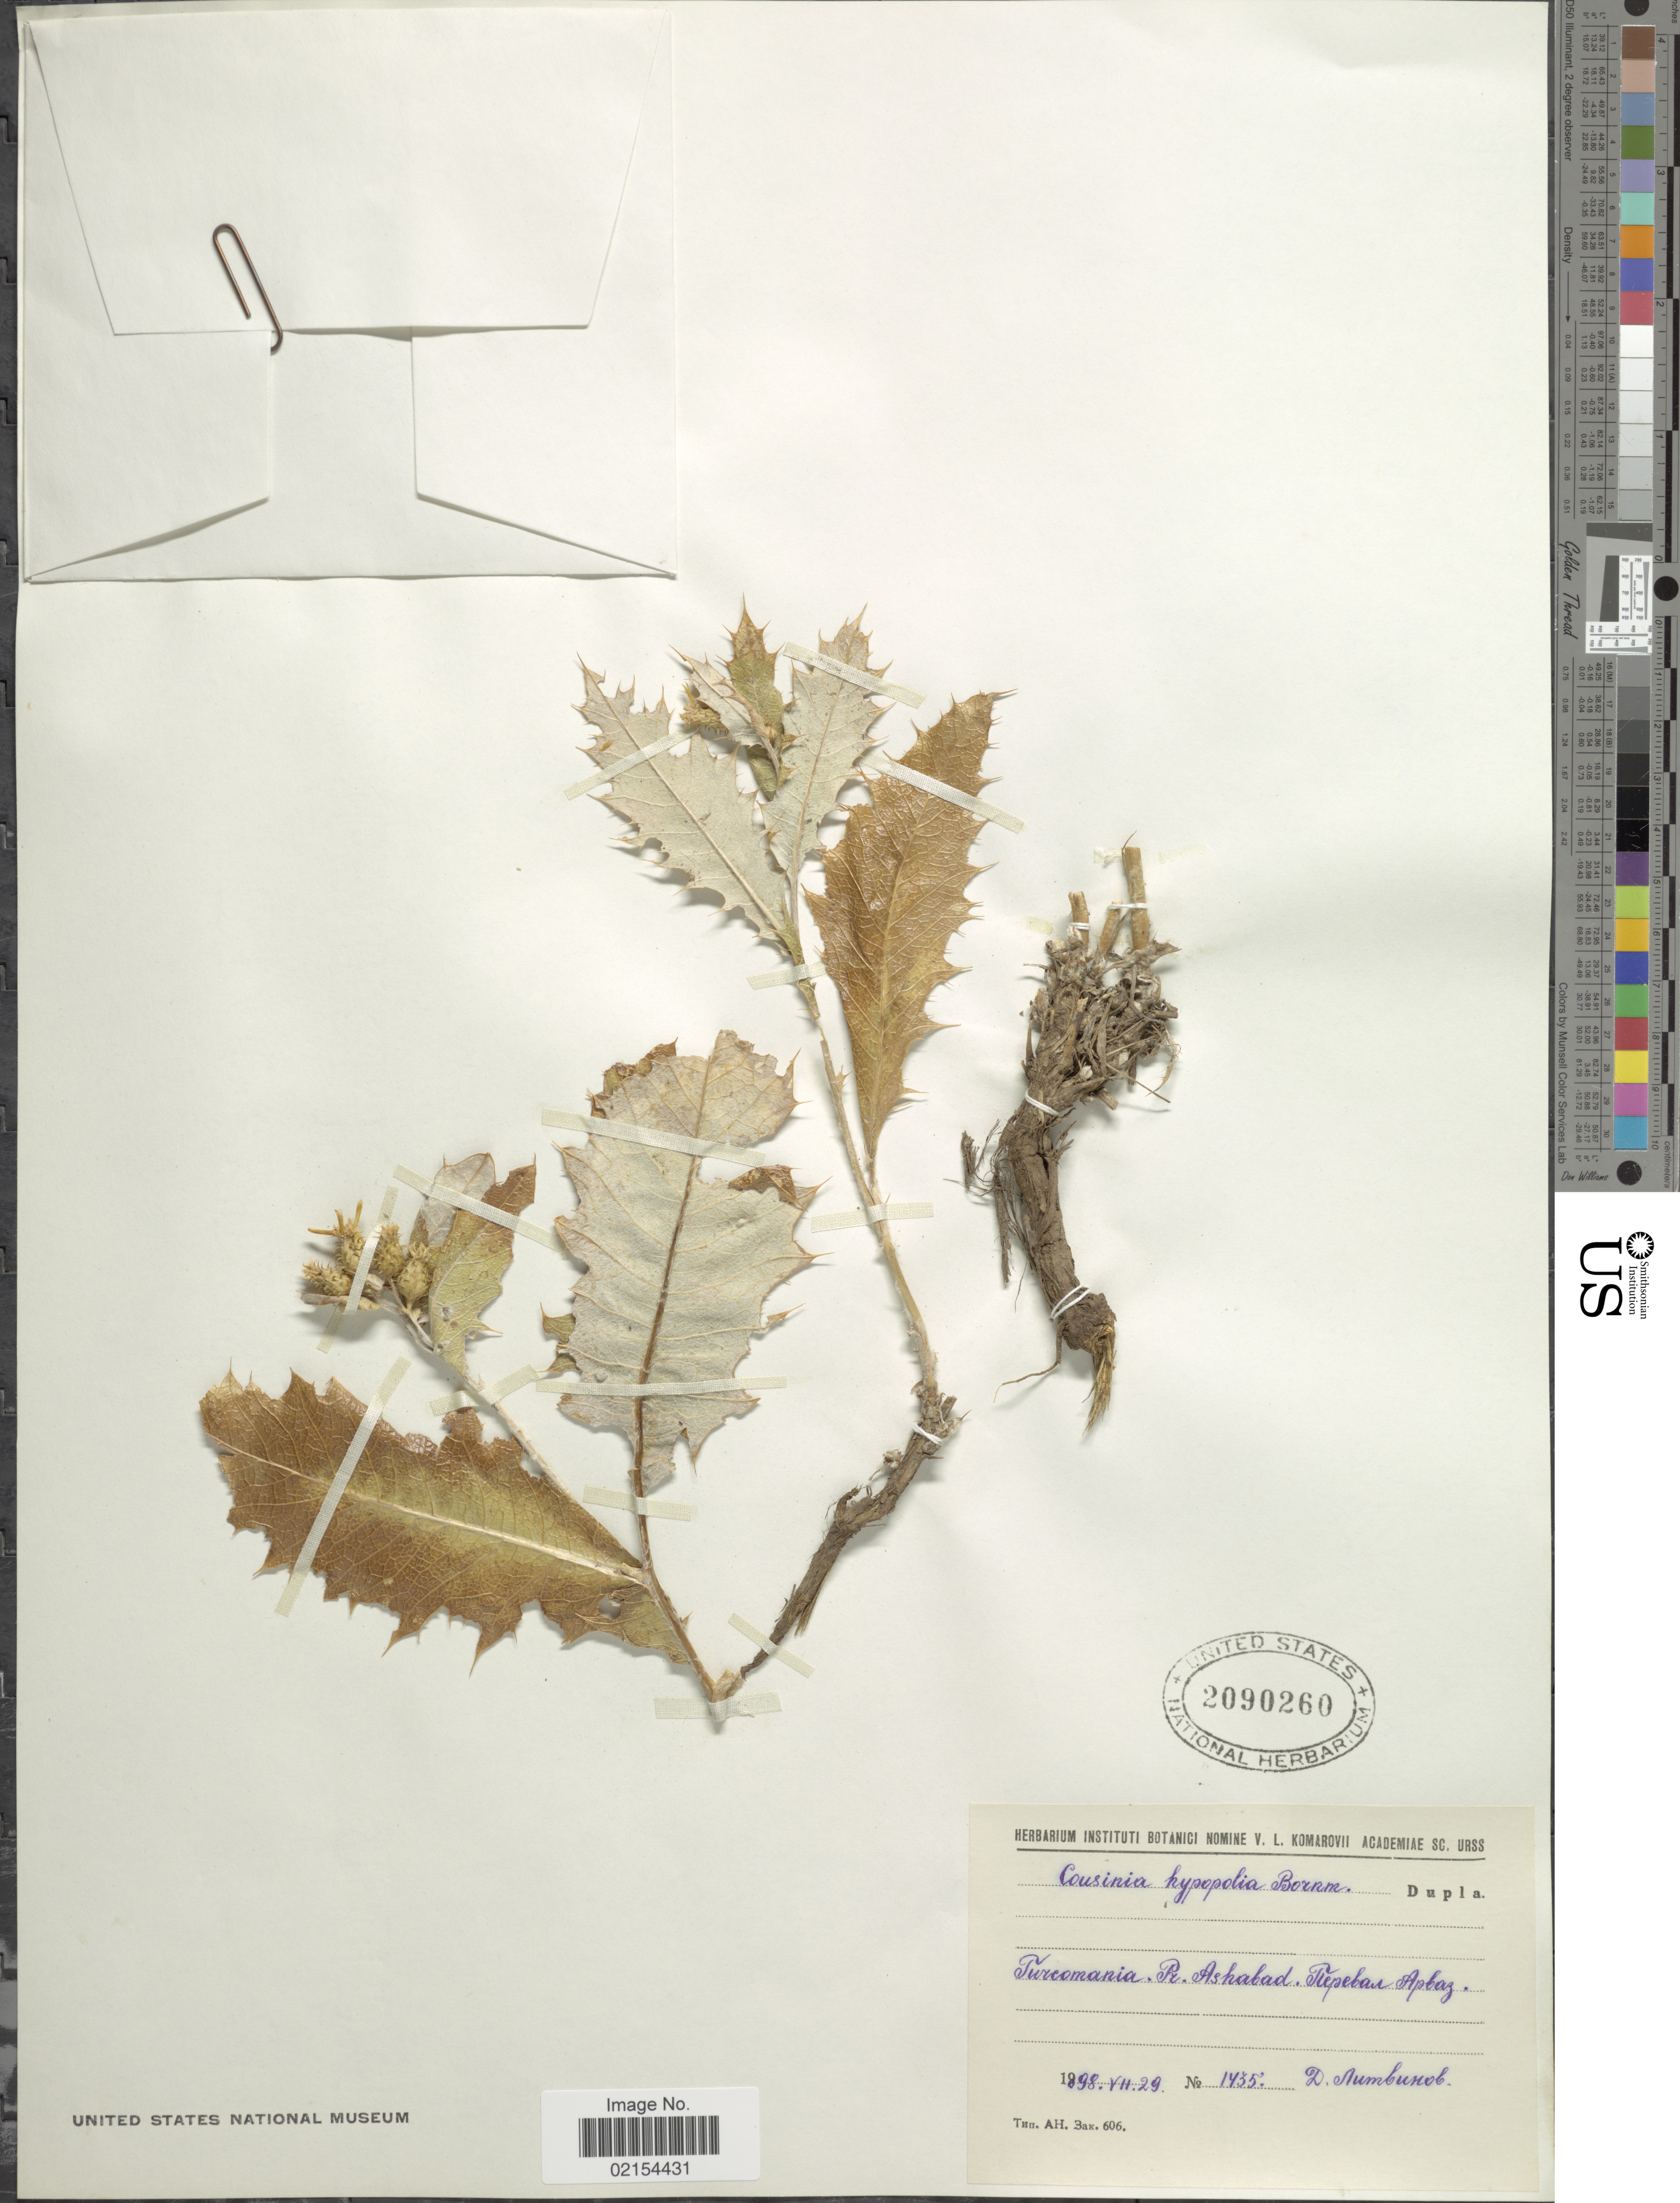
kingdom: Plantae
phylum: Tracheophyta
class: Magnoliopsida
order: Asterales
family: Asteraceae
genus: Cousinia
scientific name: Cousinia hypopolia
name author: Bornm. & Sint.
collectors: D. Numbunob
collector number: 1435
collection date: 1898-07-29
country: Turkmenistan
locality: Turcomania, Pr. Ashabad, Tepebas Apbaz [interpreted]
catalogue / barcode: US 2090260